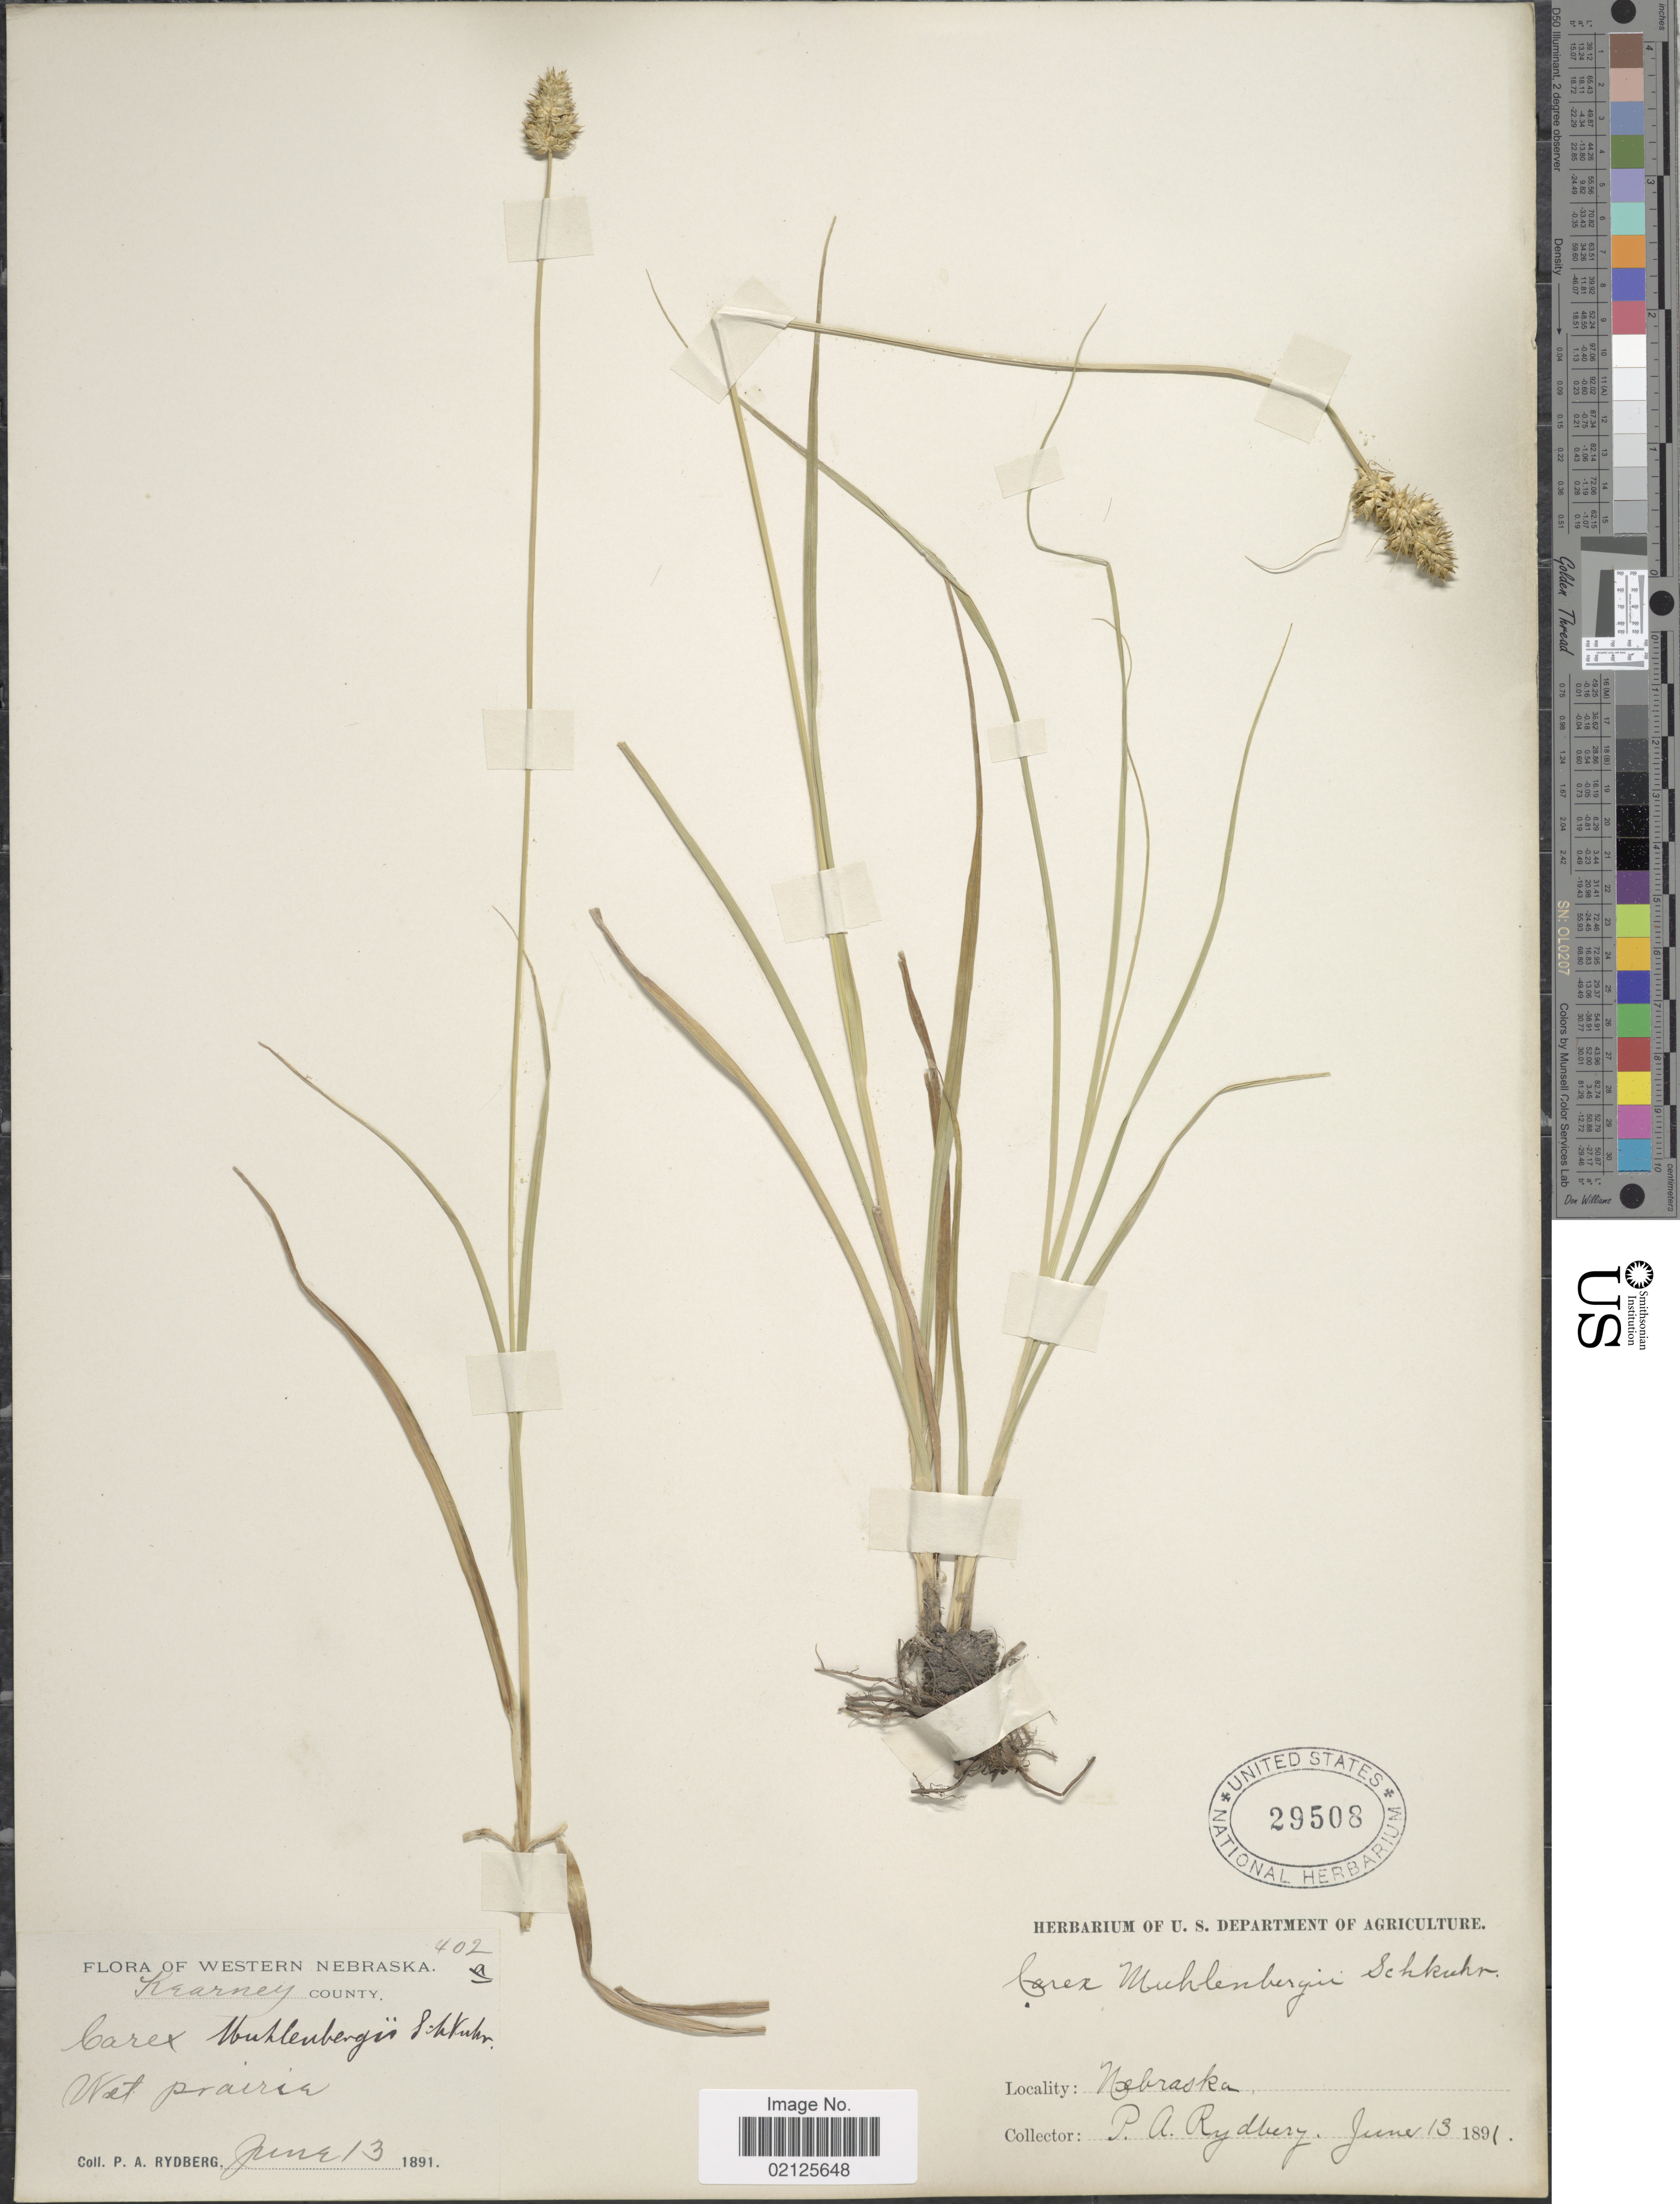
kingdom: Plantae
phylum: Tracheophyta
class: Liliopsida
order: Poales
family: Cyperaceae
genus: Carex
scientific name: Carex muehlenbergii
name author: Willd.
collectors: P. A. Rydberg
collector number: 402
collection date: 1891-06-13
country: United States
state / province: Nebraska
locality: Western Nebraska, Kearney County, Wet prairie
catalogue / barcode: US 29508